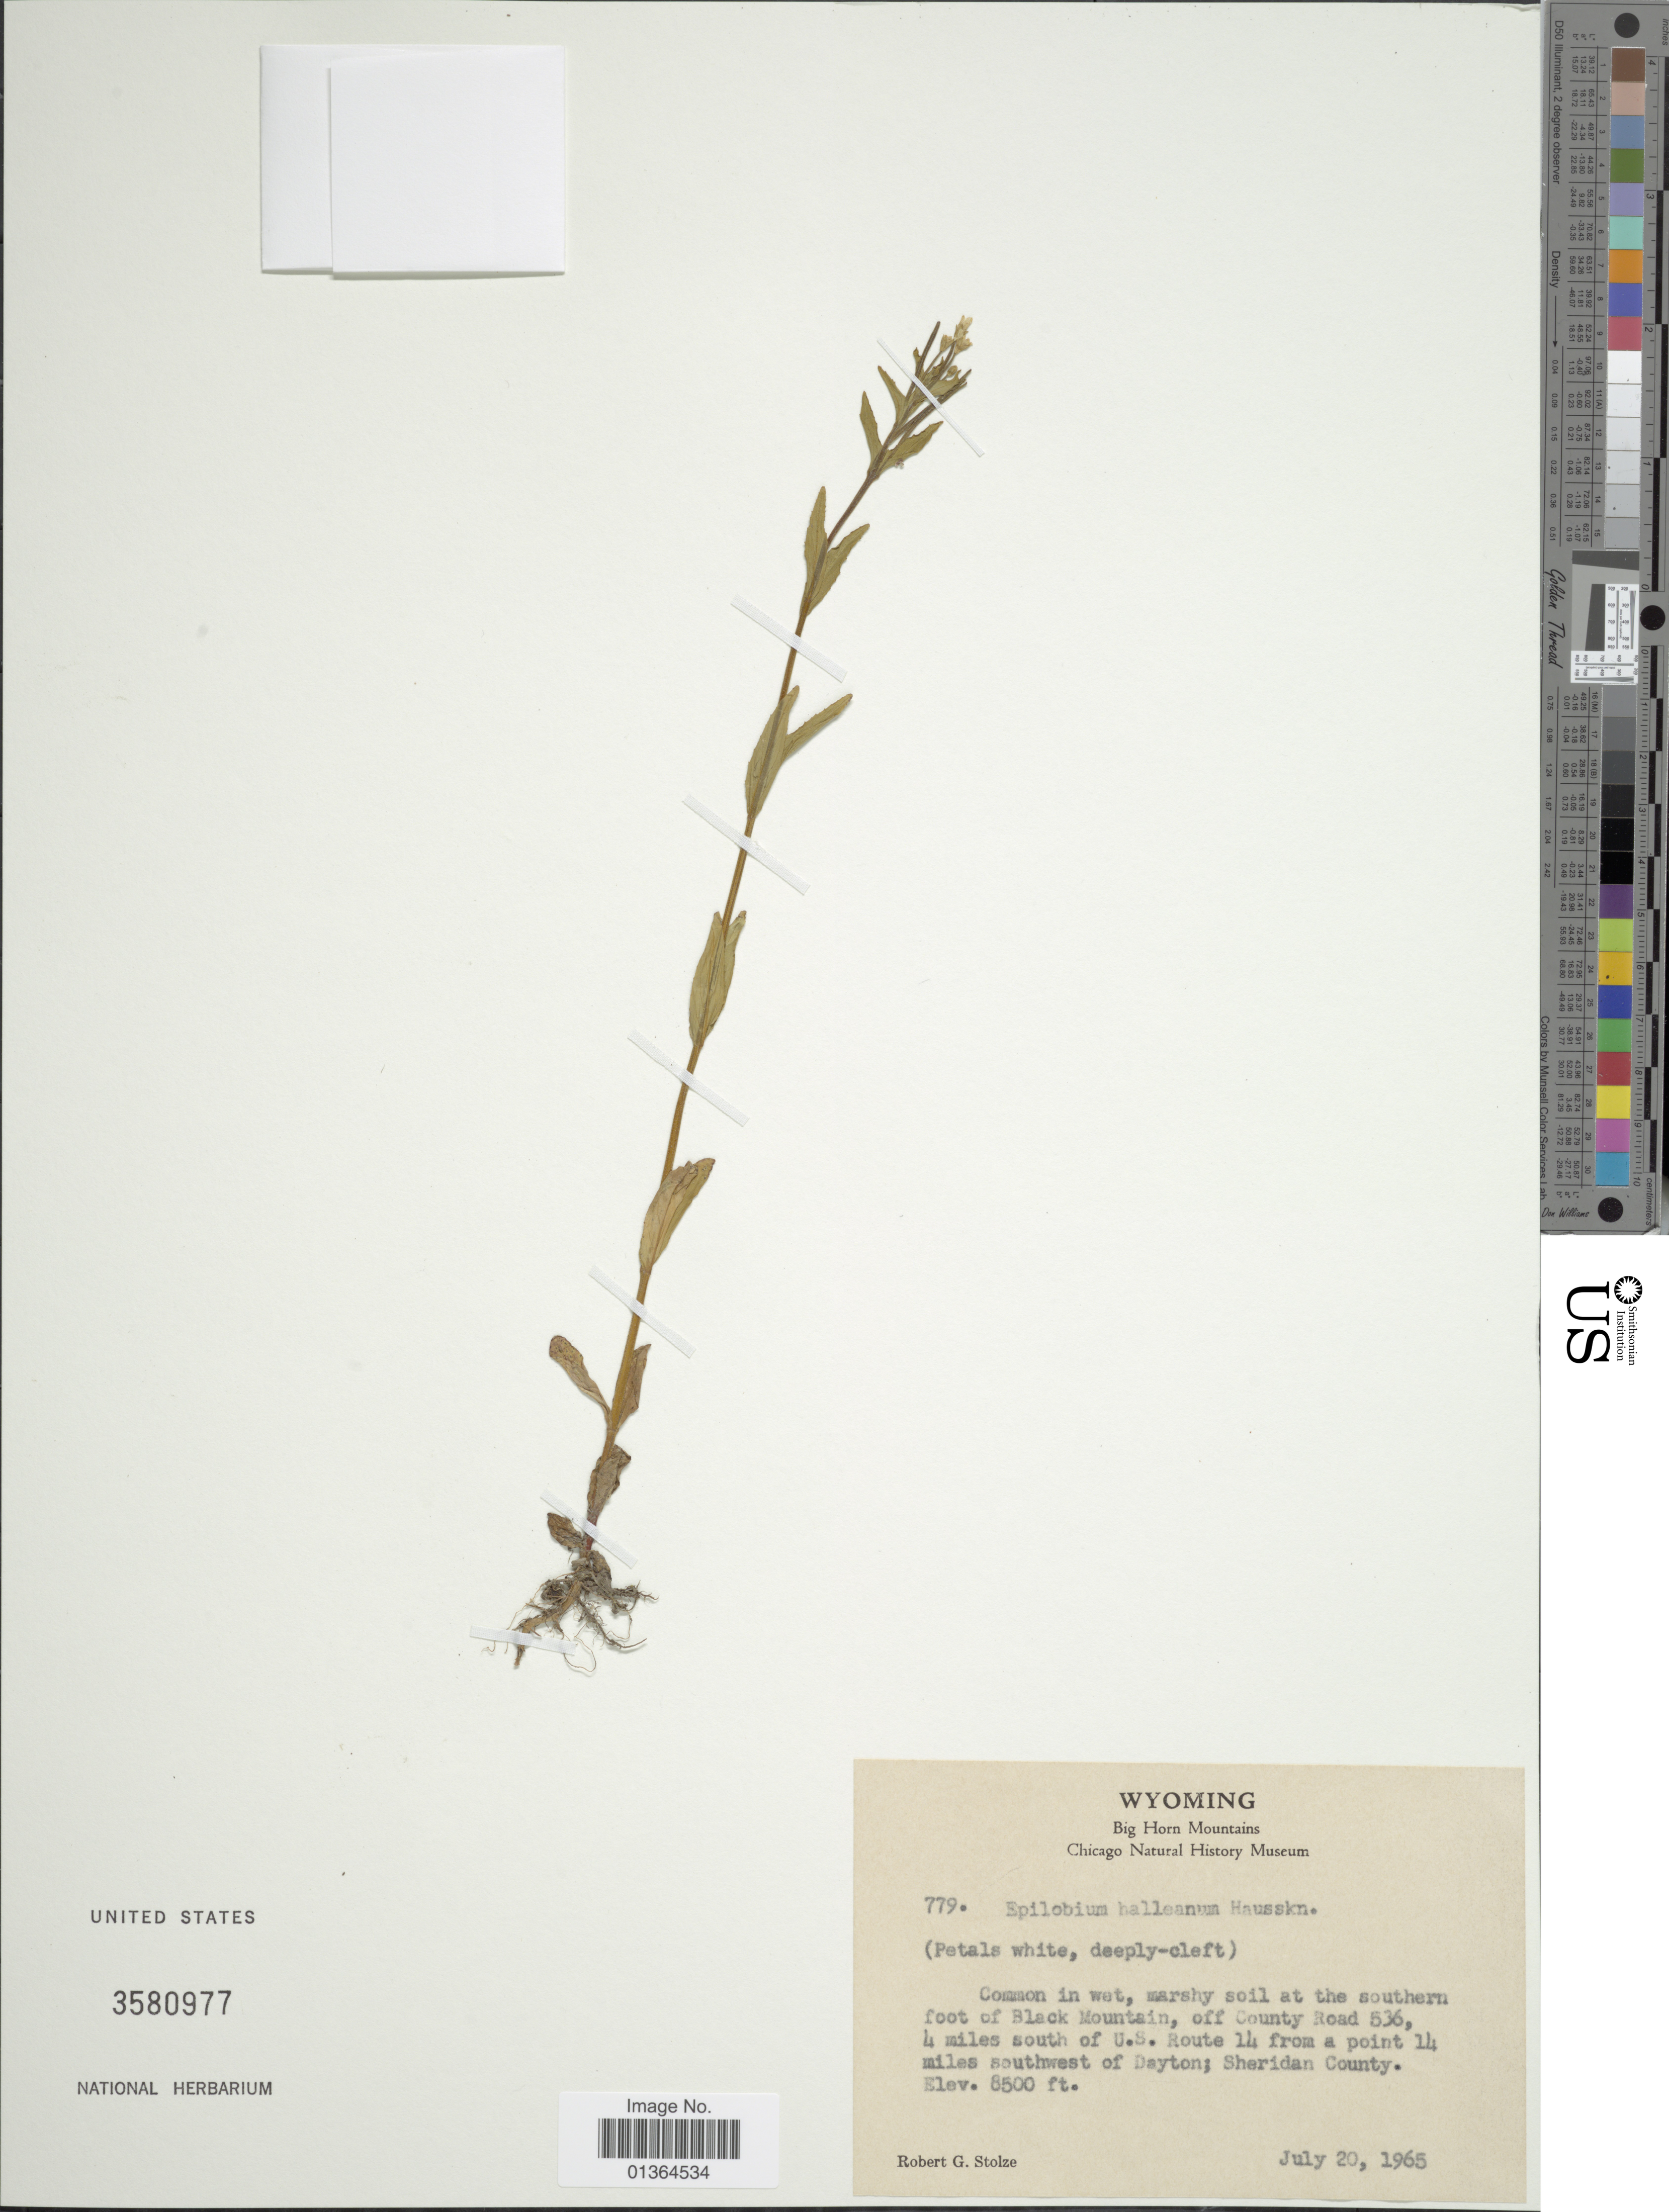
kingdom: Plantae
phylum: Tracheophyta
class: Magnoliopsida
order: Myrtales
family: Onagraceae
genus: Epilobium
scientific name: Epilobium hallianum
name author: Hausskn.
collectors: R. G. Stolze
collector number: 779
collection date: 1965-07-20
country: United States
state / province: Wyoming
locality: Big Horn Mountains. Marshy soil at the southern foot of Black Mountain, off County Road 536, 4 miles south of U.S. Route 14 from a point 14 miles southwest of Dayton; Sheridan County.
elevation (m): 2591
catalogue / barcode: US 3580977